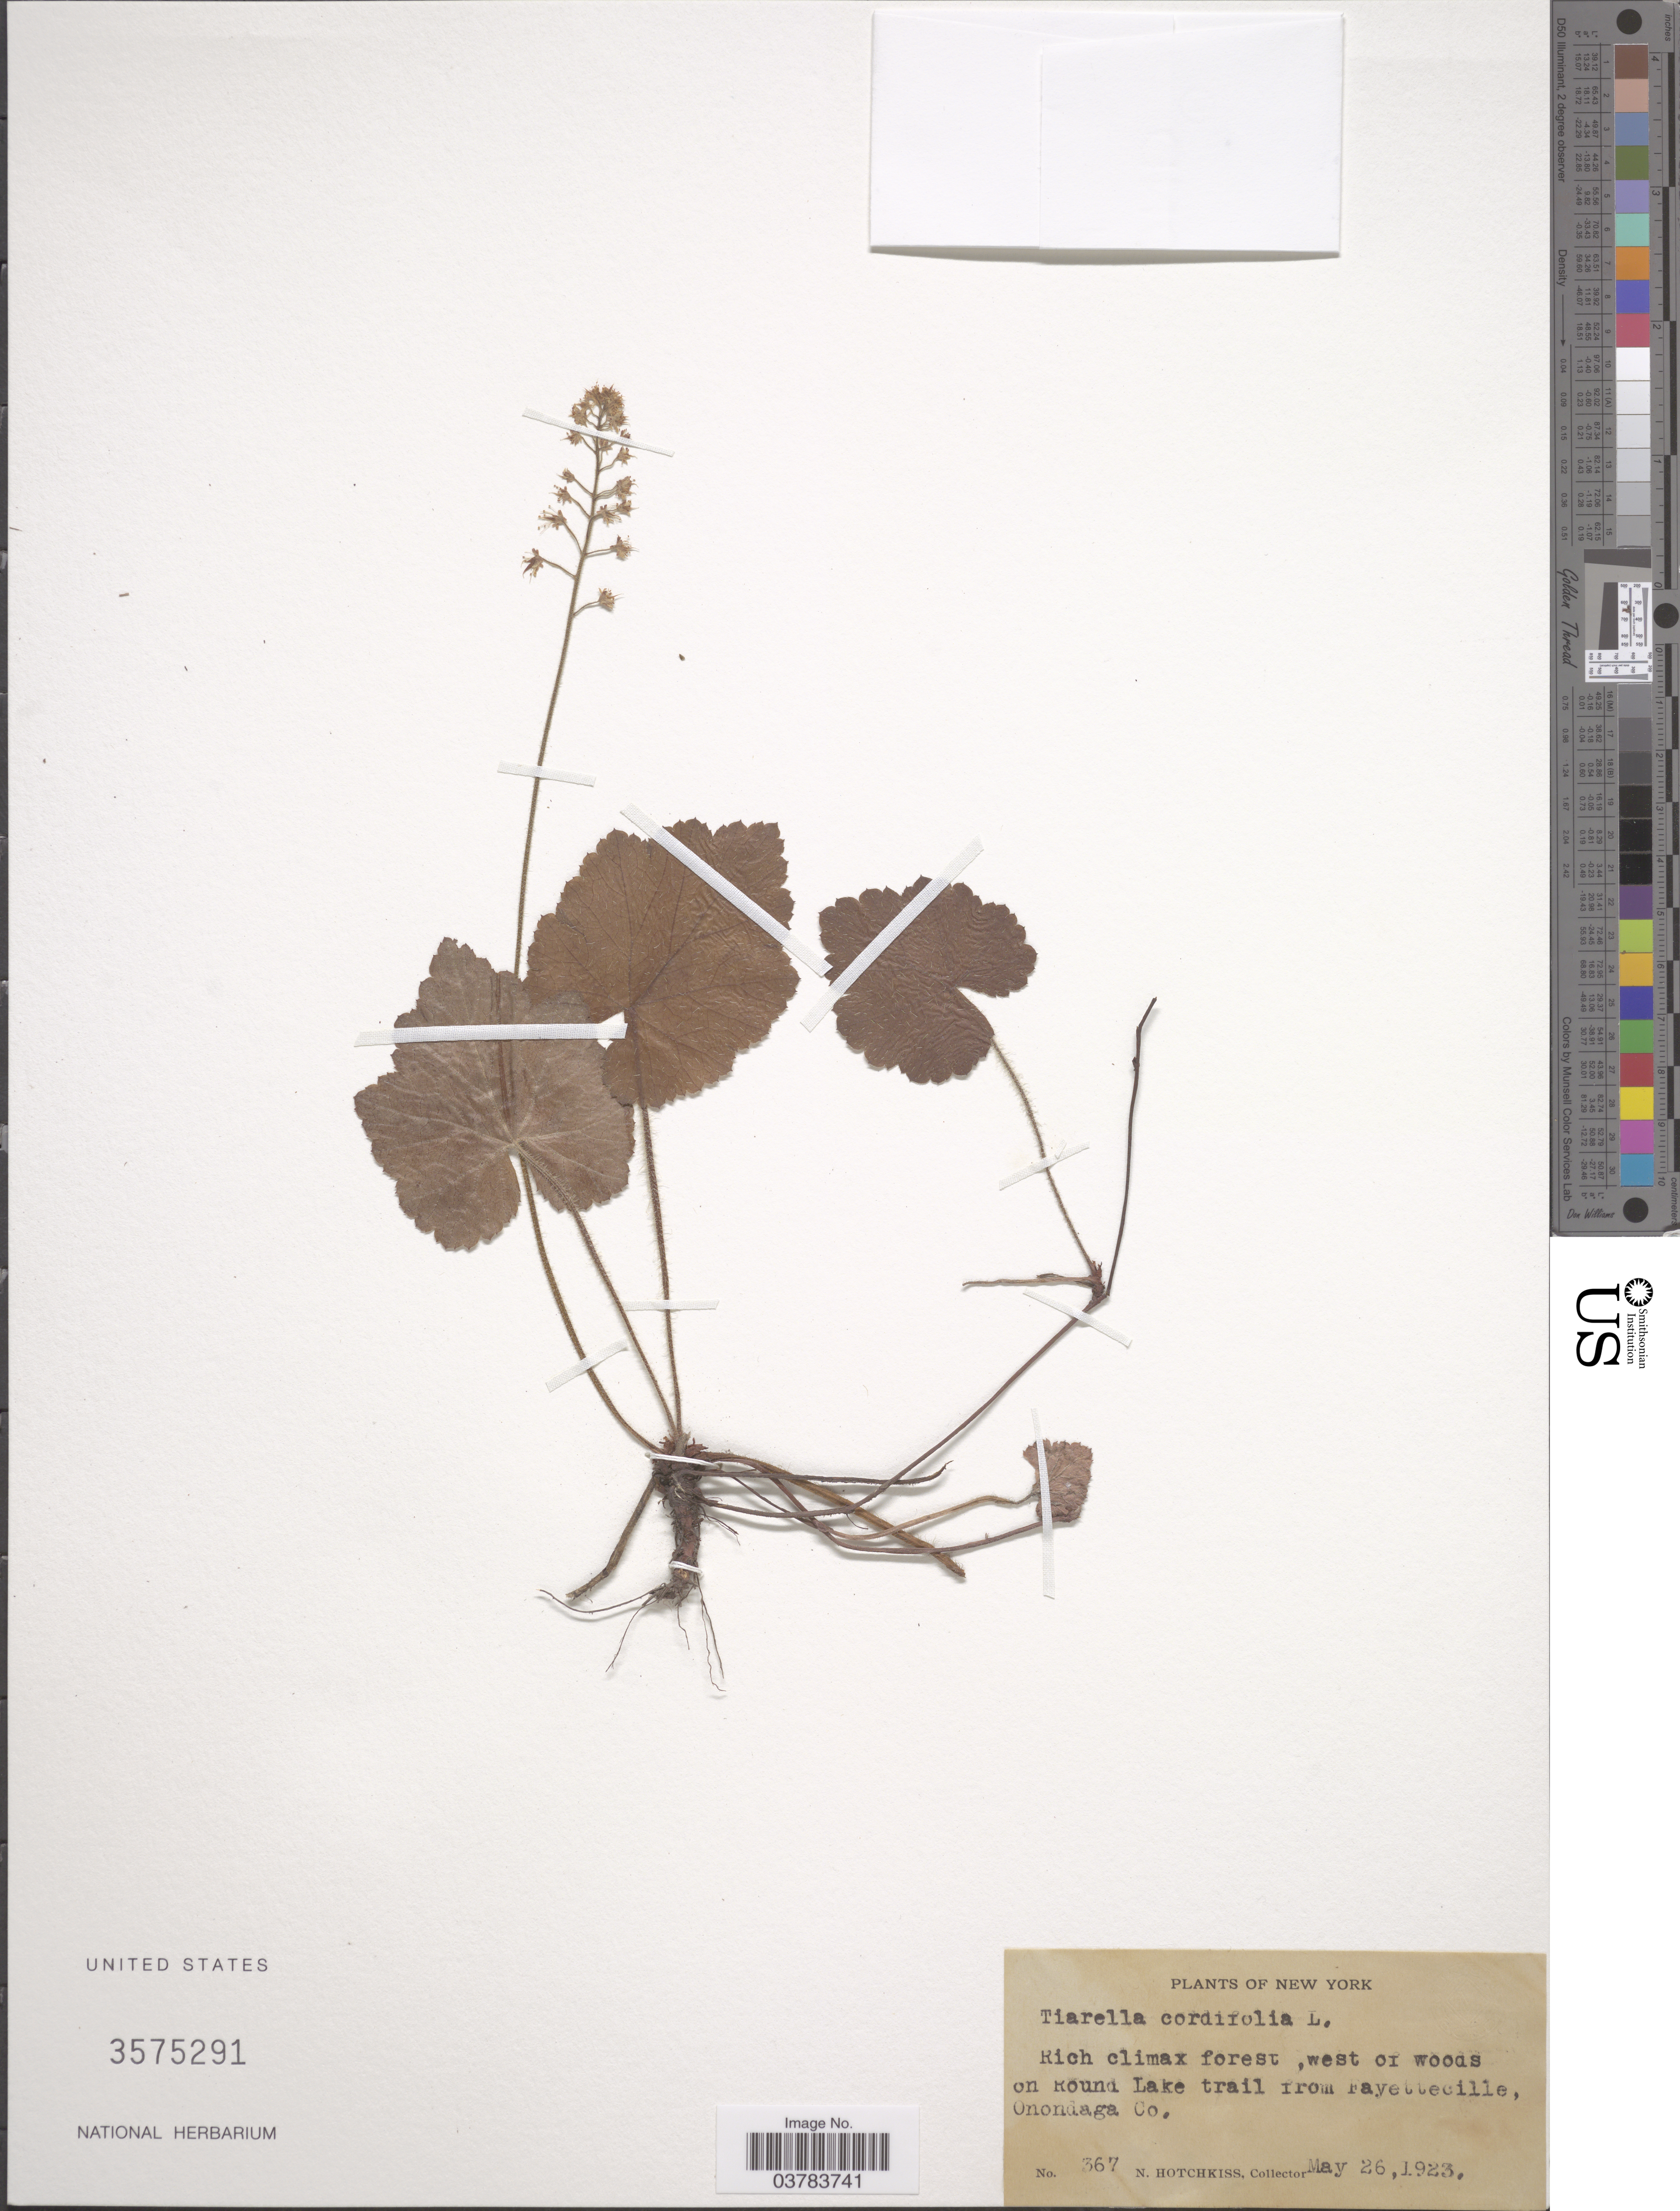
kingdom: Plantae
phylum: Tracheophyta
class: Magnoliopsida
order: Saxifragales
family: Saxifragaceae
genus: Tiarella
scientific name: Tiarella cordifolia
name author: L.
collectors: N. Hotchkiss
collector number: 367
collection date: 1923-05-26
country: United States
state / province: New York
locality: Rich climax forest, west of woods on Round Lake trail from Fayetteville, Onondaga Co.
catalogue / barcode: US 3575291